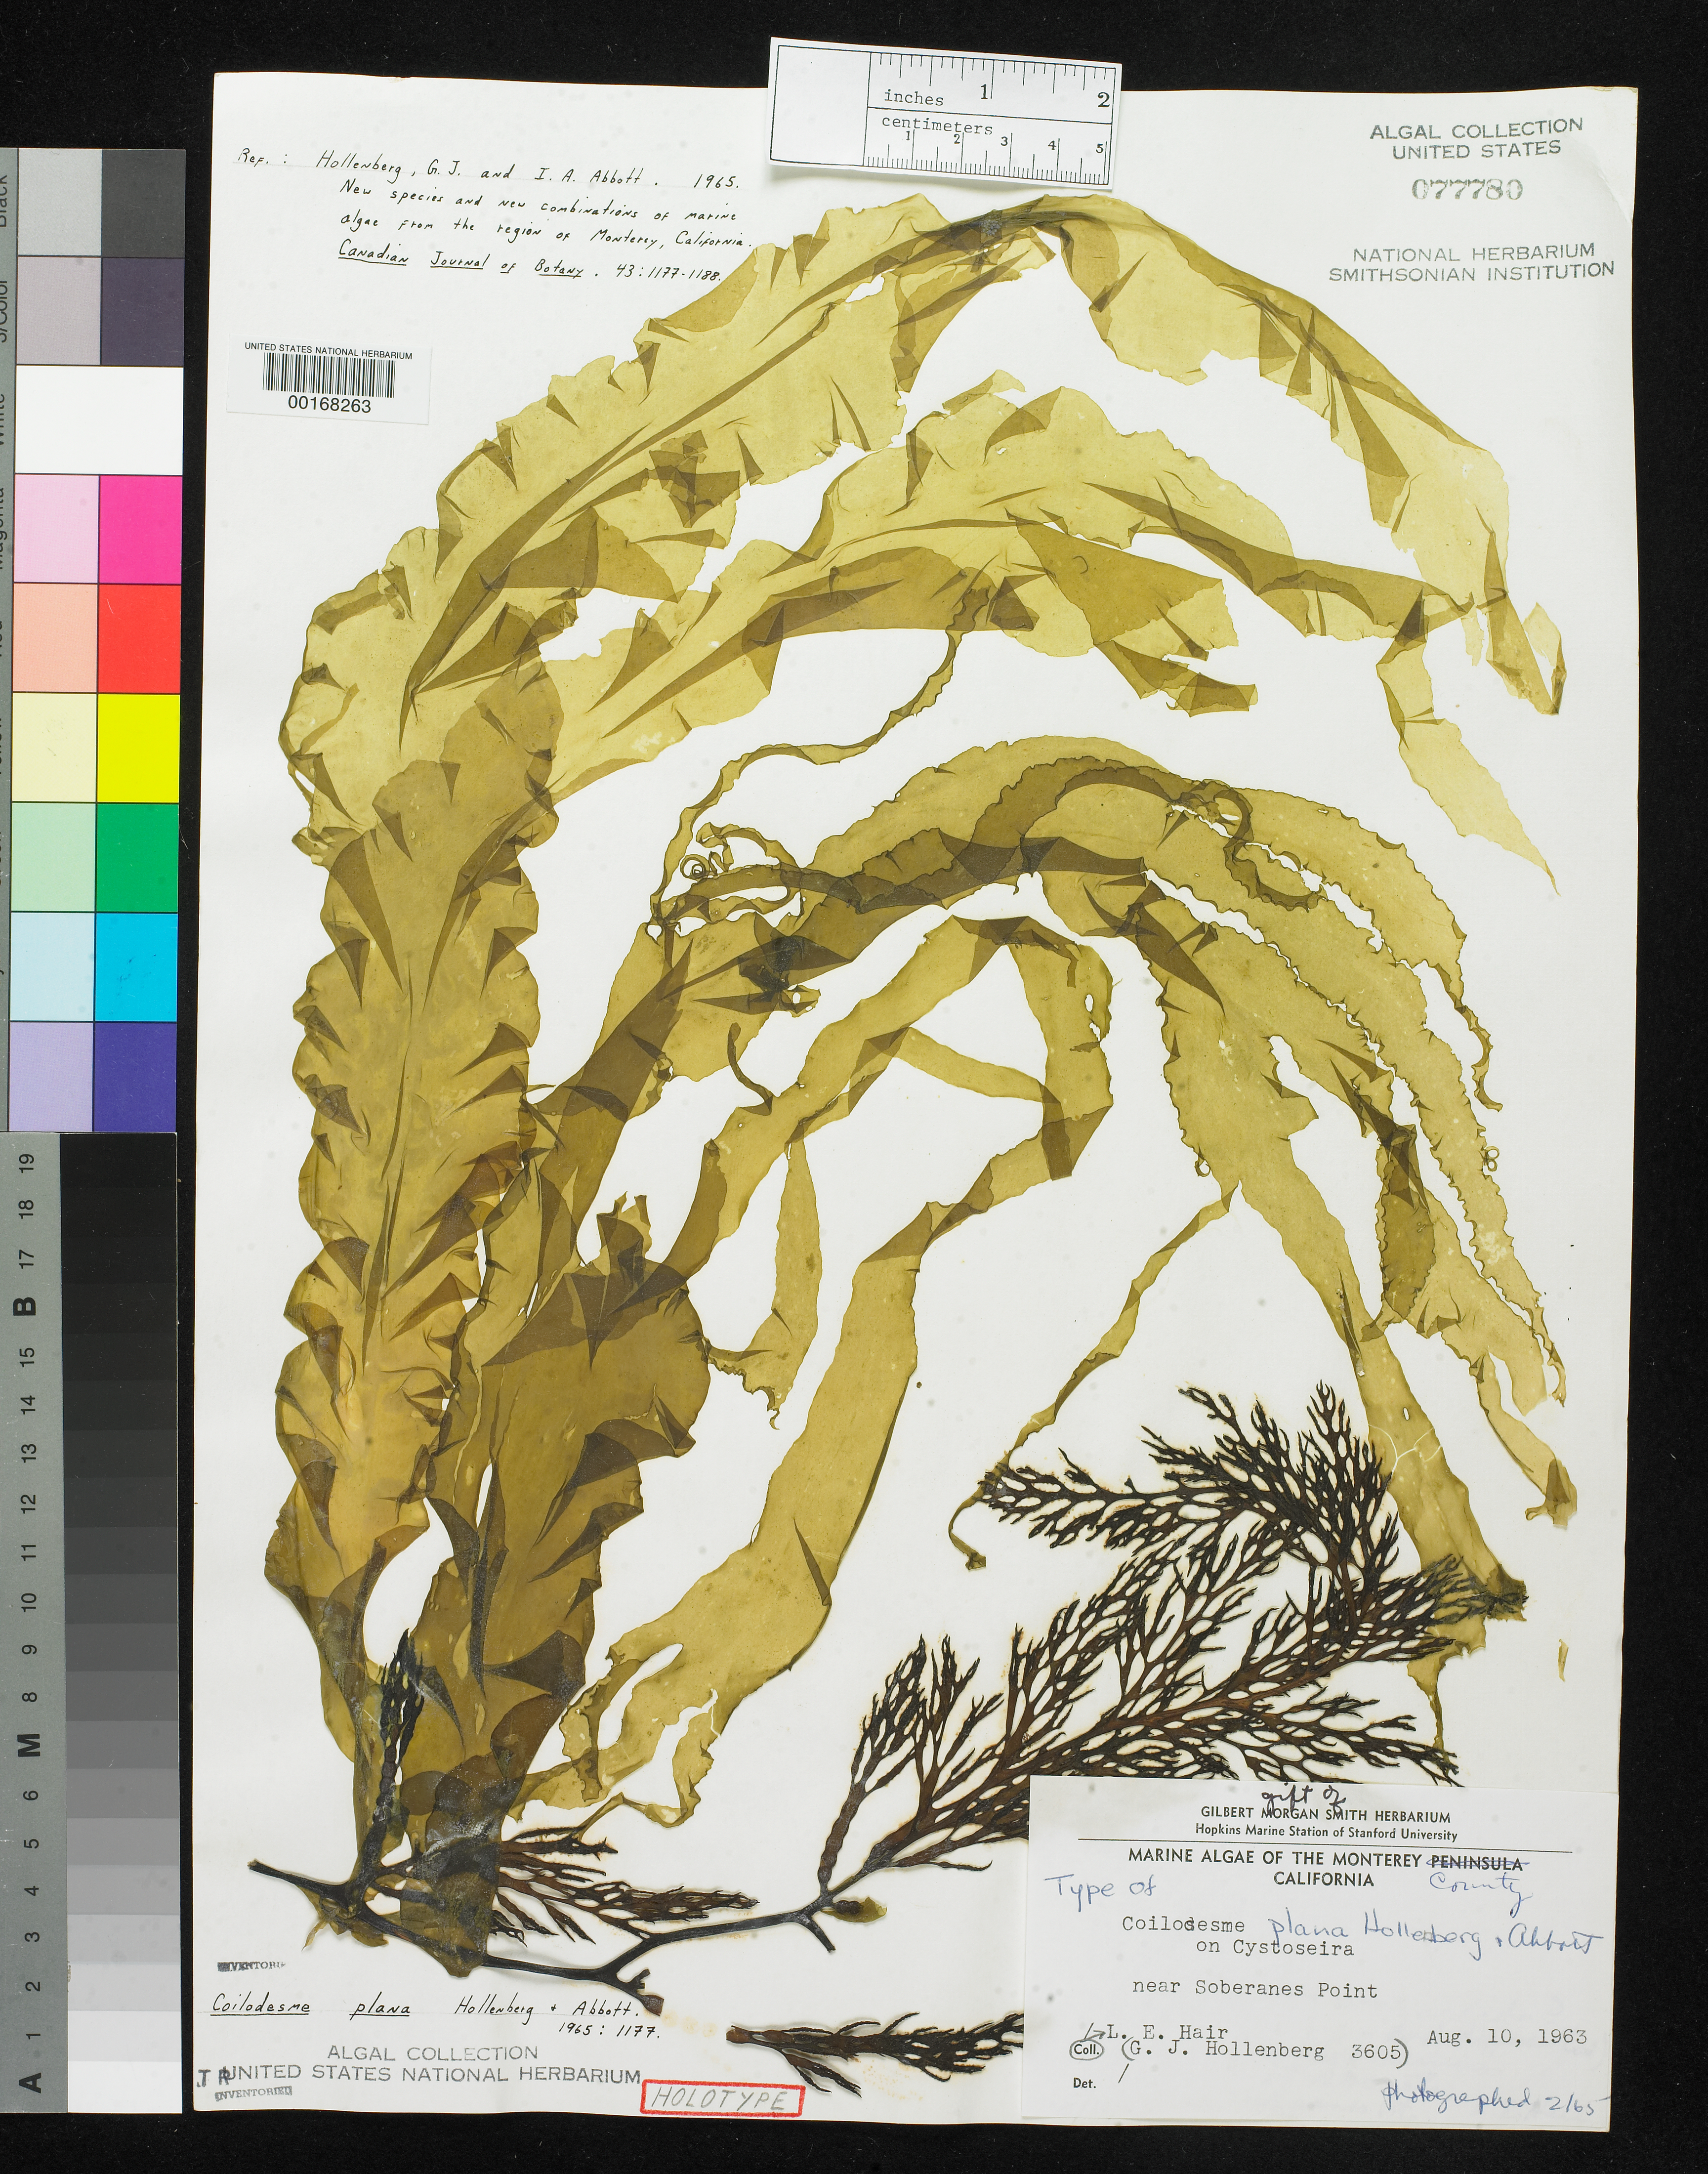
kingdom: Chromista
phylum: Ochrophyta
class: Phaeophyceae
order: Ectocarpales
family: Chordariaceae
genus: Coilodesme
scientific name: Coilodesme plana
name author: Hollenb. & I.A. Abbott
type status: Holotype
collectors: L. Hair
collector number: GJH 3605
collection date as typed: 10 Aug 1963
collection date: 1963-08-10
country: United States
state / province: California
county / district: Monterey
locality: Near Soberanes Point.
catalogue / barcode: US 77780